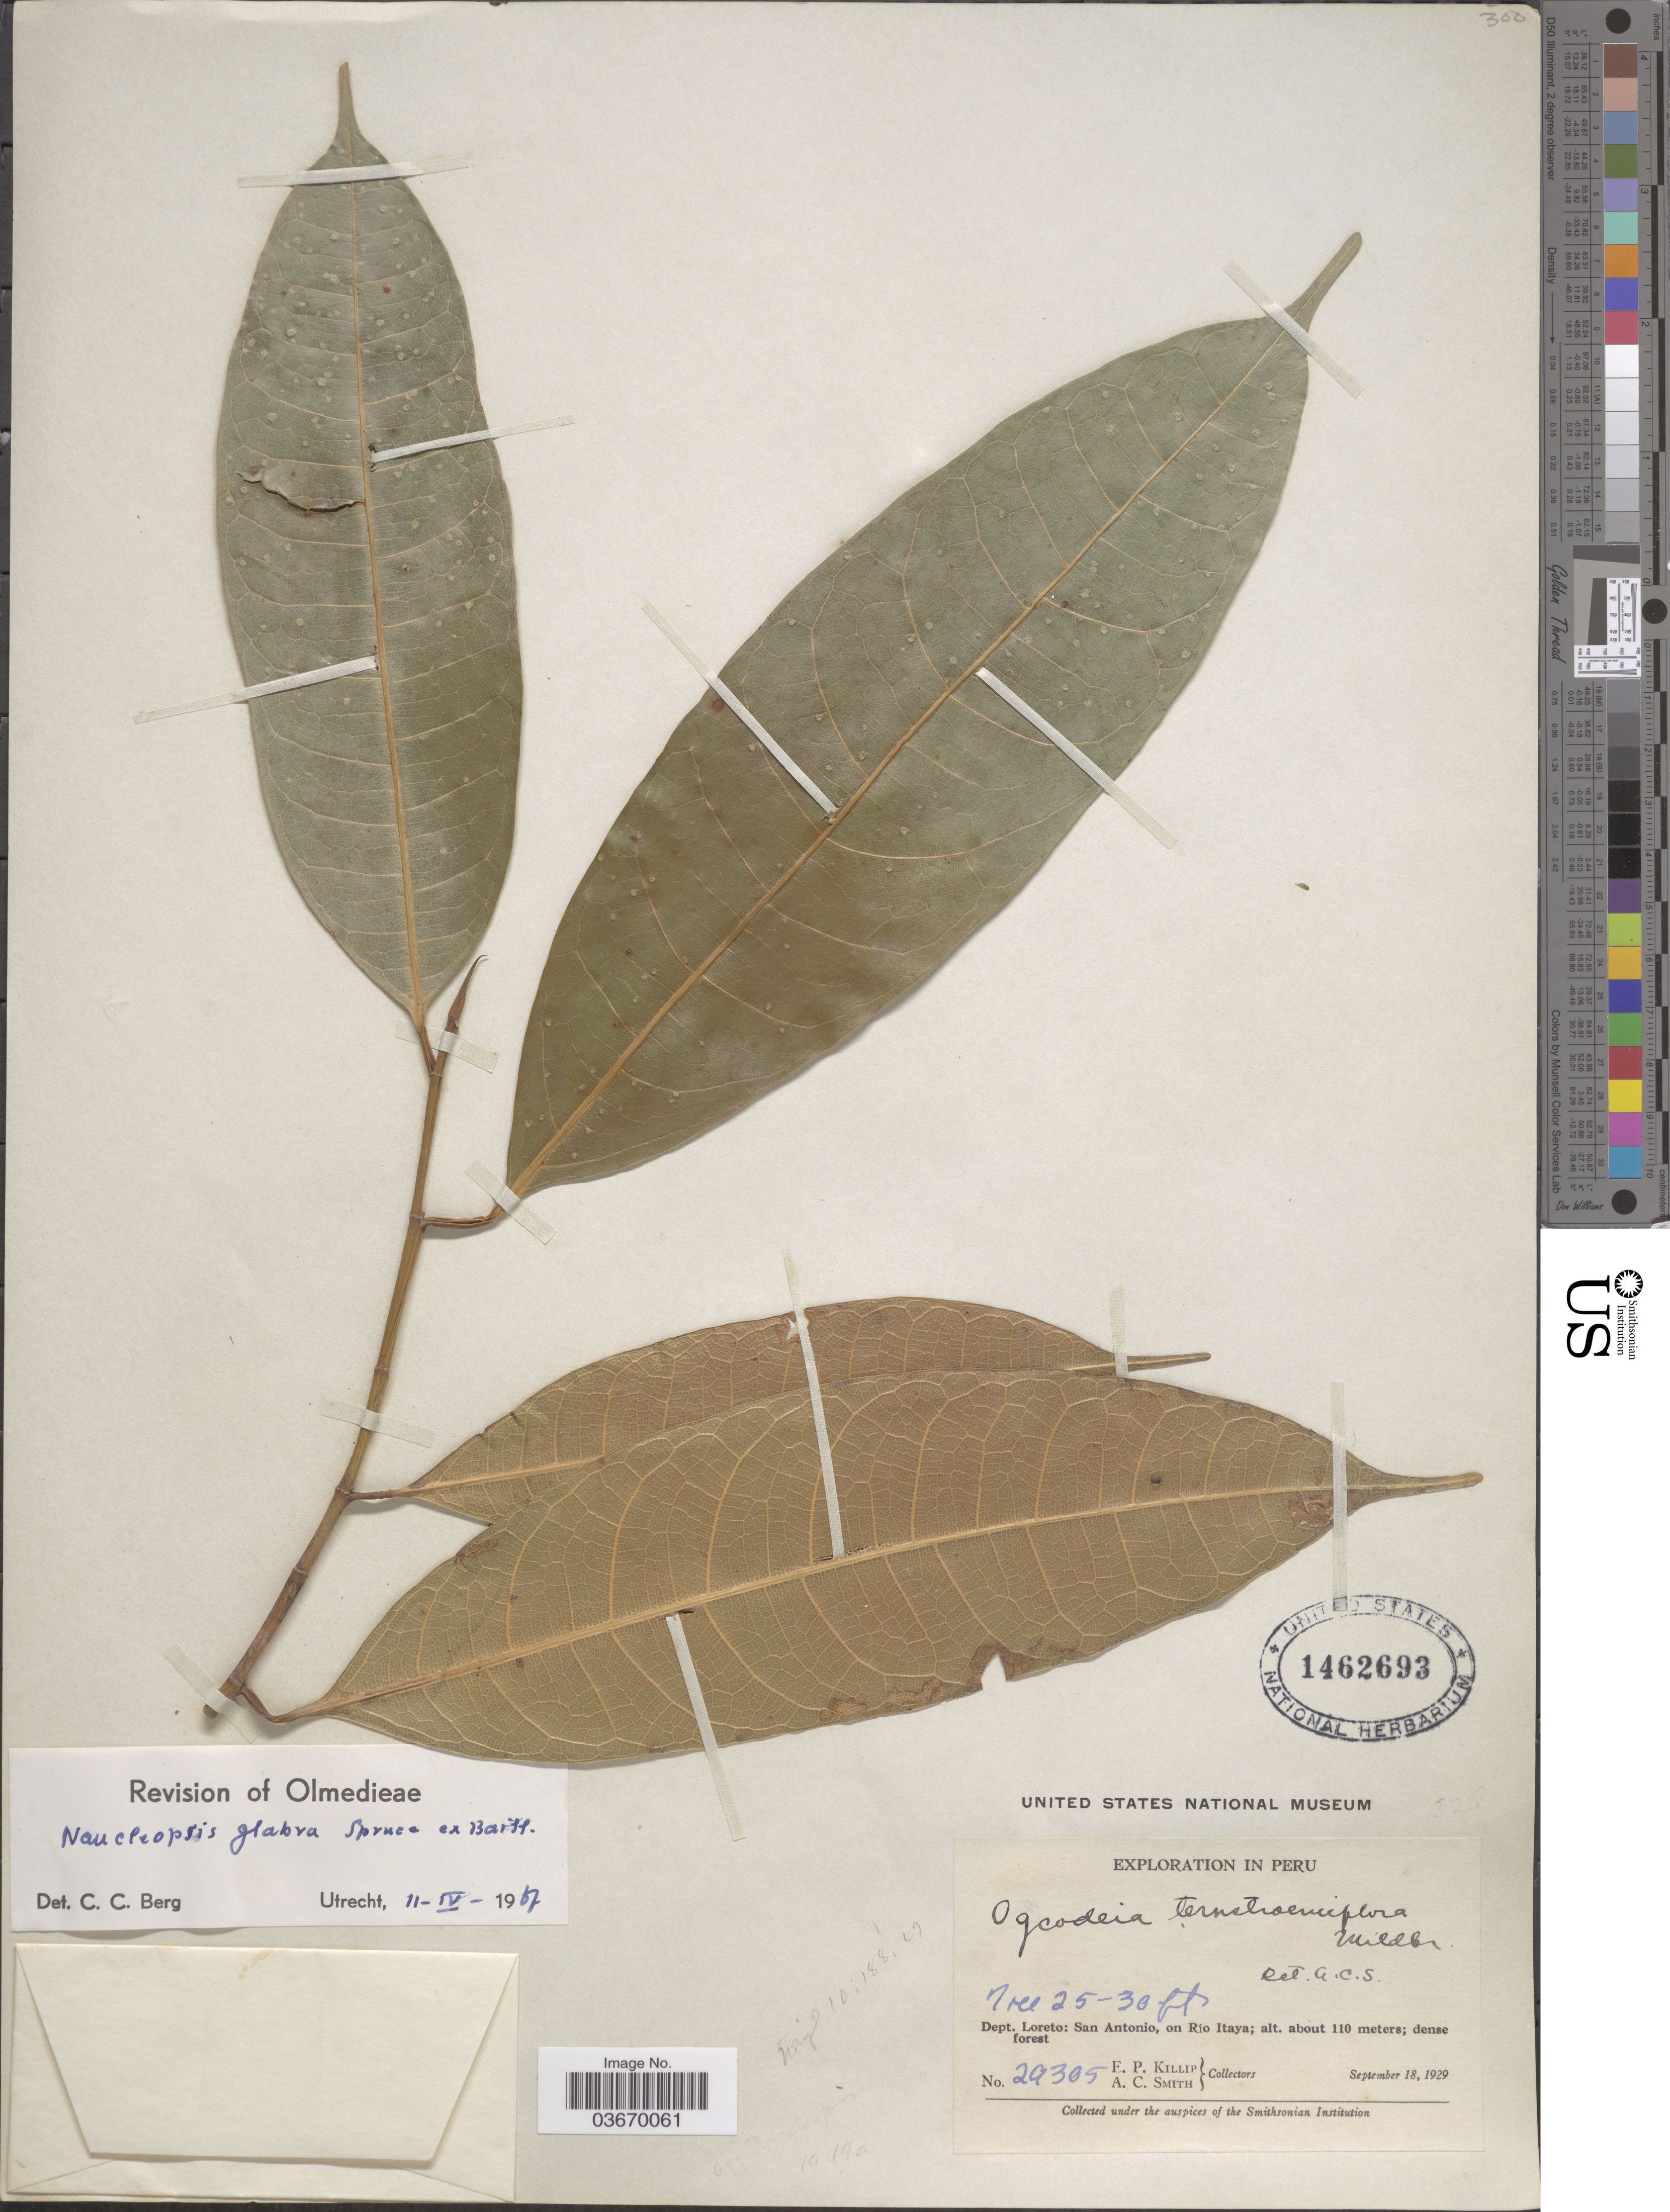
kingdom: Plantae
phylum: Tracheophyta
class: Magnoliopsida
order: Rosales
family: Moraceae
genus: Naucleopsis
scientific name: Naucleopsis glabra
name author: Spruce ex Pittier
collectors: E. P. Killip & A. C. Smith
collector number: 29305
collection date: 1929-09-18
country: Peru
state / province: Loreto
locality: Dept. Loreto: San Antonio, on Río Itaya.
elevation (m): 110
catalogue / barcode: US 1462693